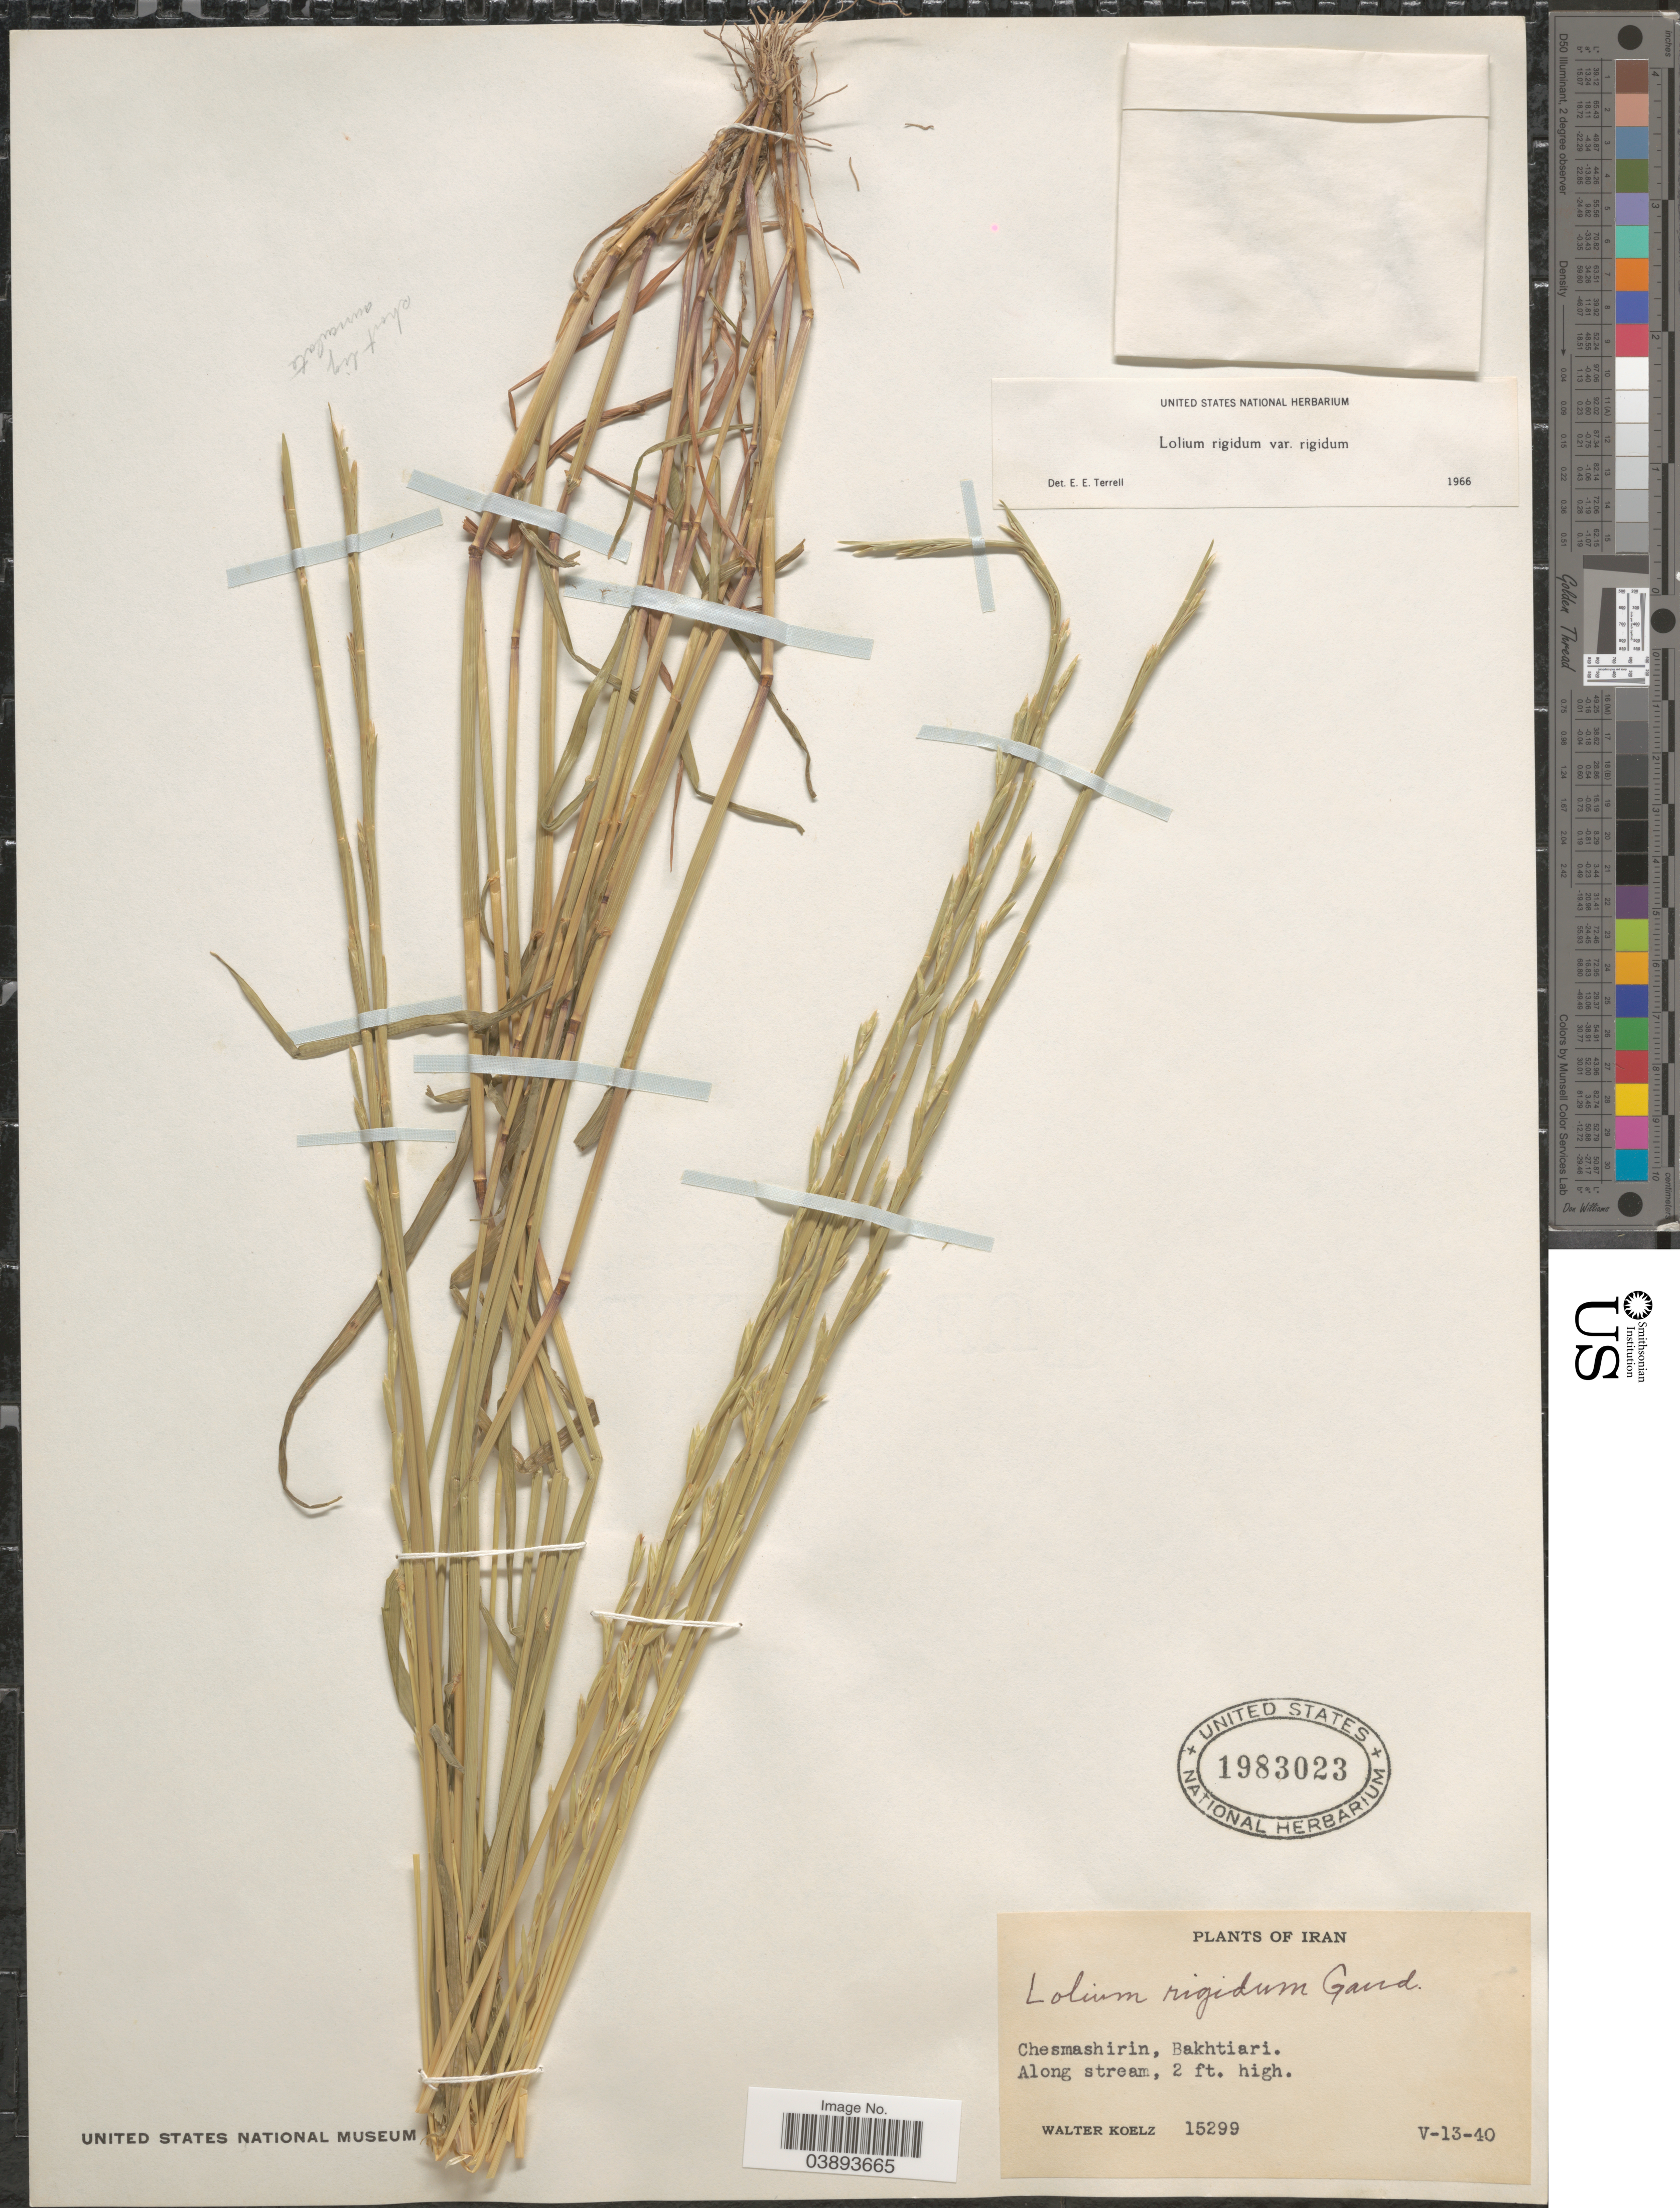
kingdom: Plantae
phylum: Tracheophyta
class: Liliopsida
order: Poales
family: Poaceae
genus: Lolium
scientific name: Lolium rigidum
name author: Gaudin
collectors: W. N. Koelz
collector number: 15299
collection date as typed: Transcribed d/m/y: 13/5/40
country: Iran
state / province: Chahar Mahaal and Bakhtiari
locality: Chesmashirin, Bakhtiari. Along stream.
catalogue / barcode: US 1983023